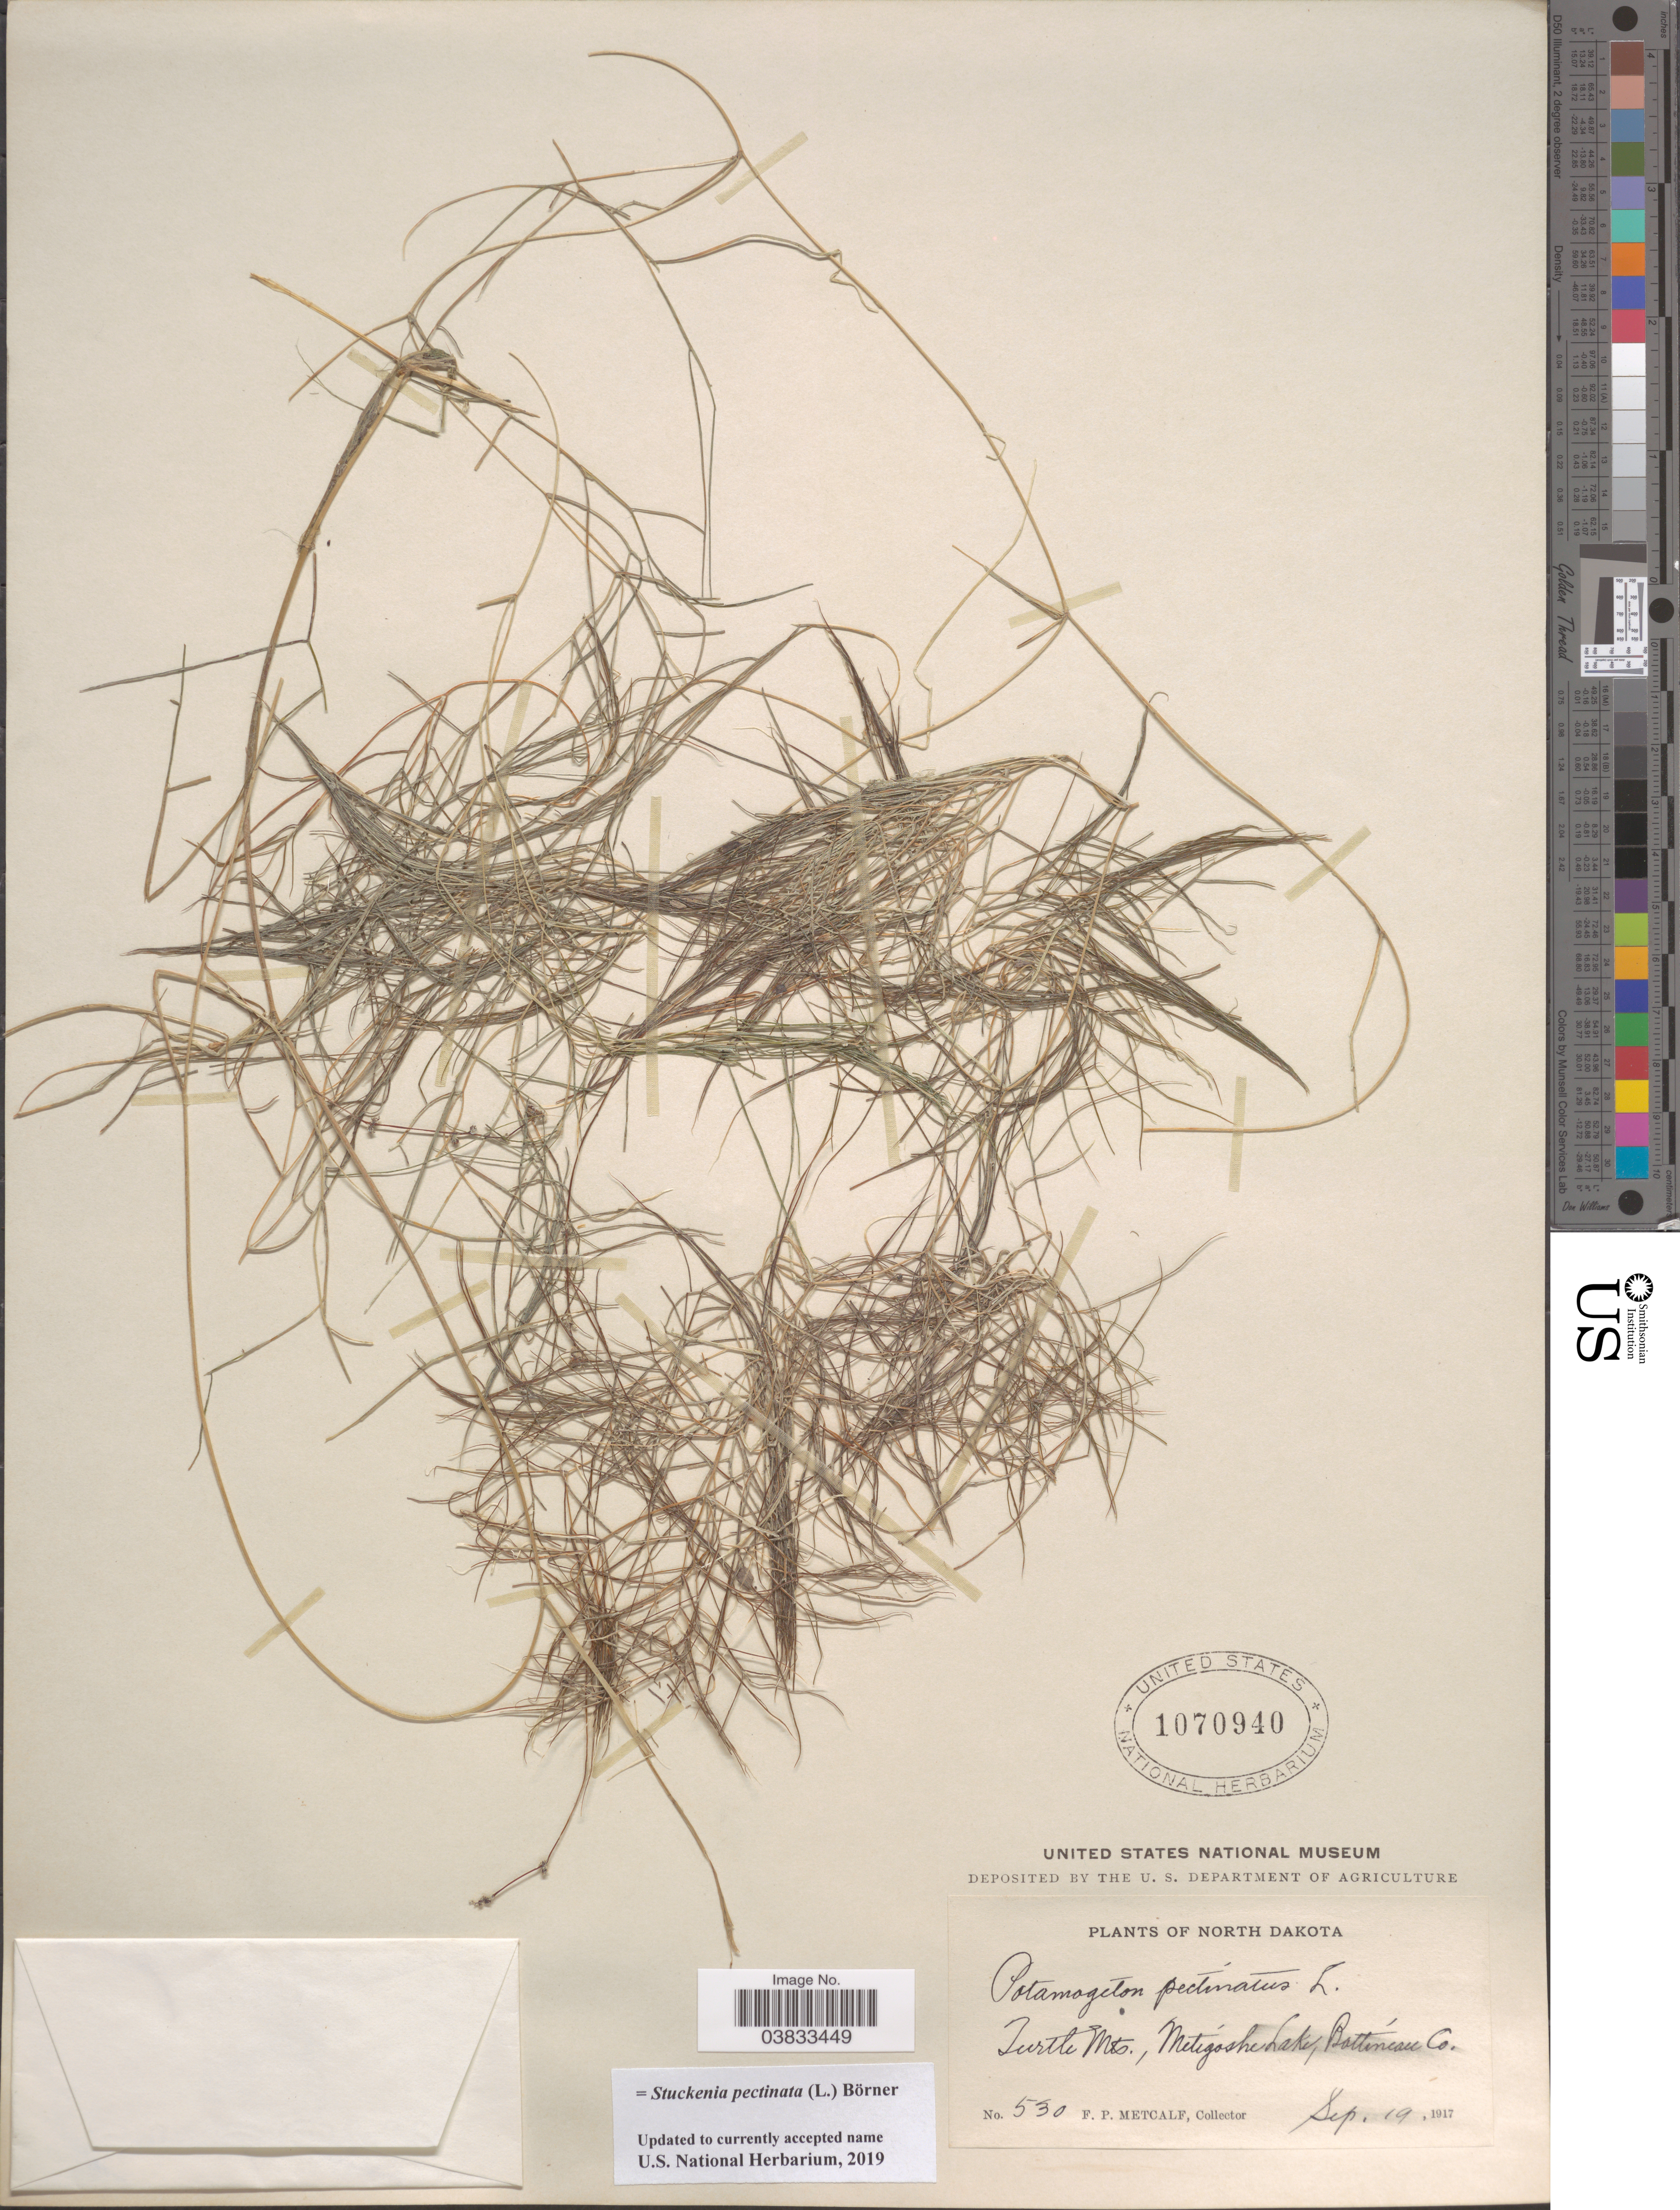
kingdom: Plantae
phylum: Tracheophyta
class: Liliopsida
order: Alismatales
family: Potamogetonaceae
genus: Stuckenia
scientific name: Stuckenia pectinata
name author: (L.) Börner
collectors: F. Metcalf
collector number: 530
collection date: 1917-09-19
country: United States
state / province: North Dakota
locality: Turtle Mts., Metigoshe Lake, Bottineau Co.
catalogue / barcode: US 1070940